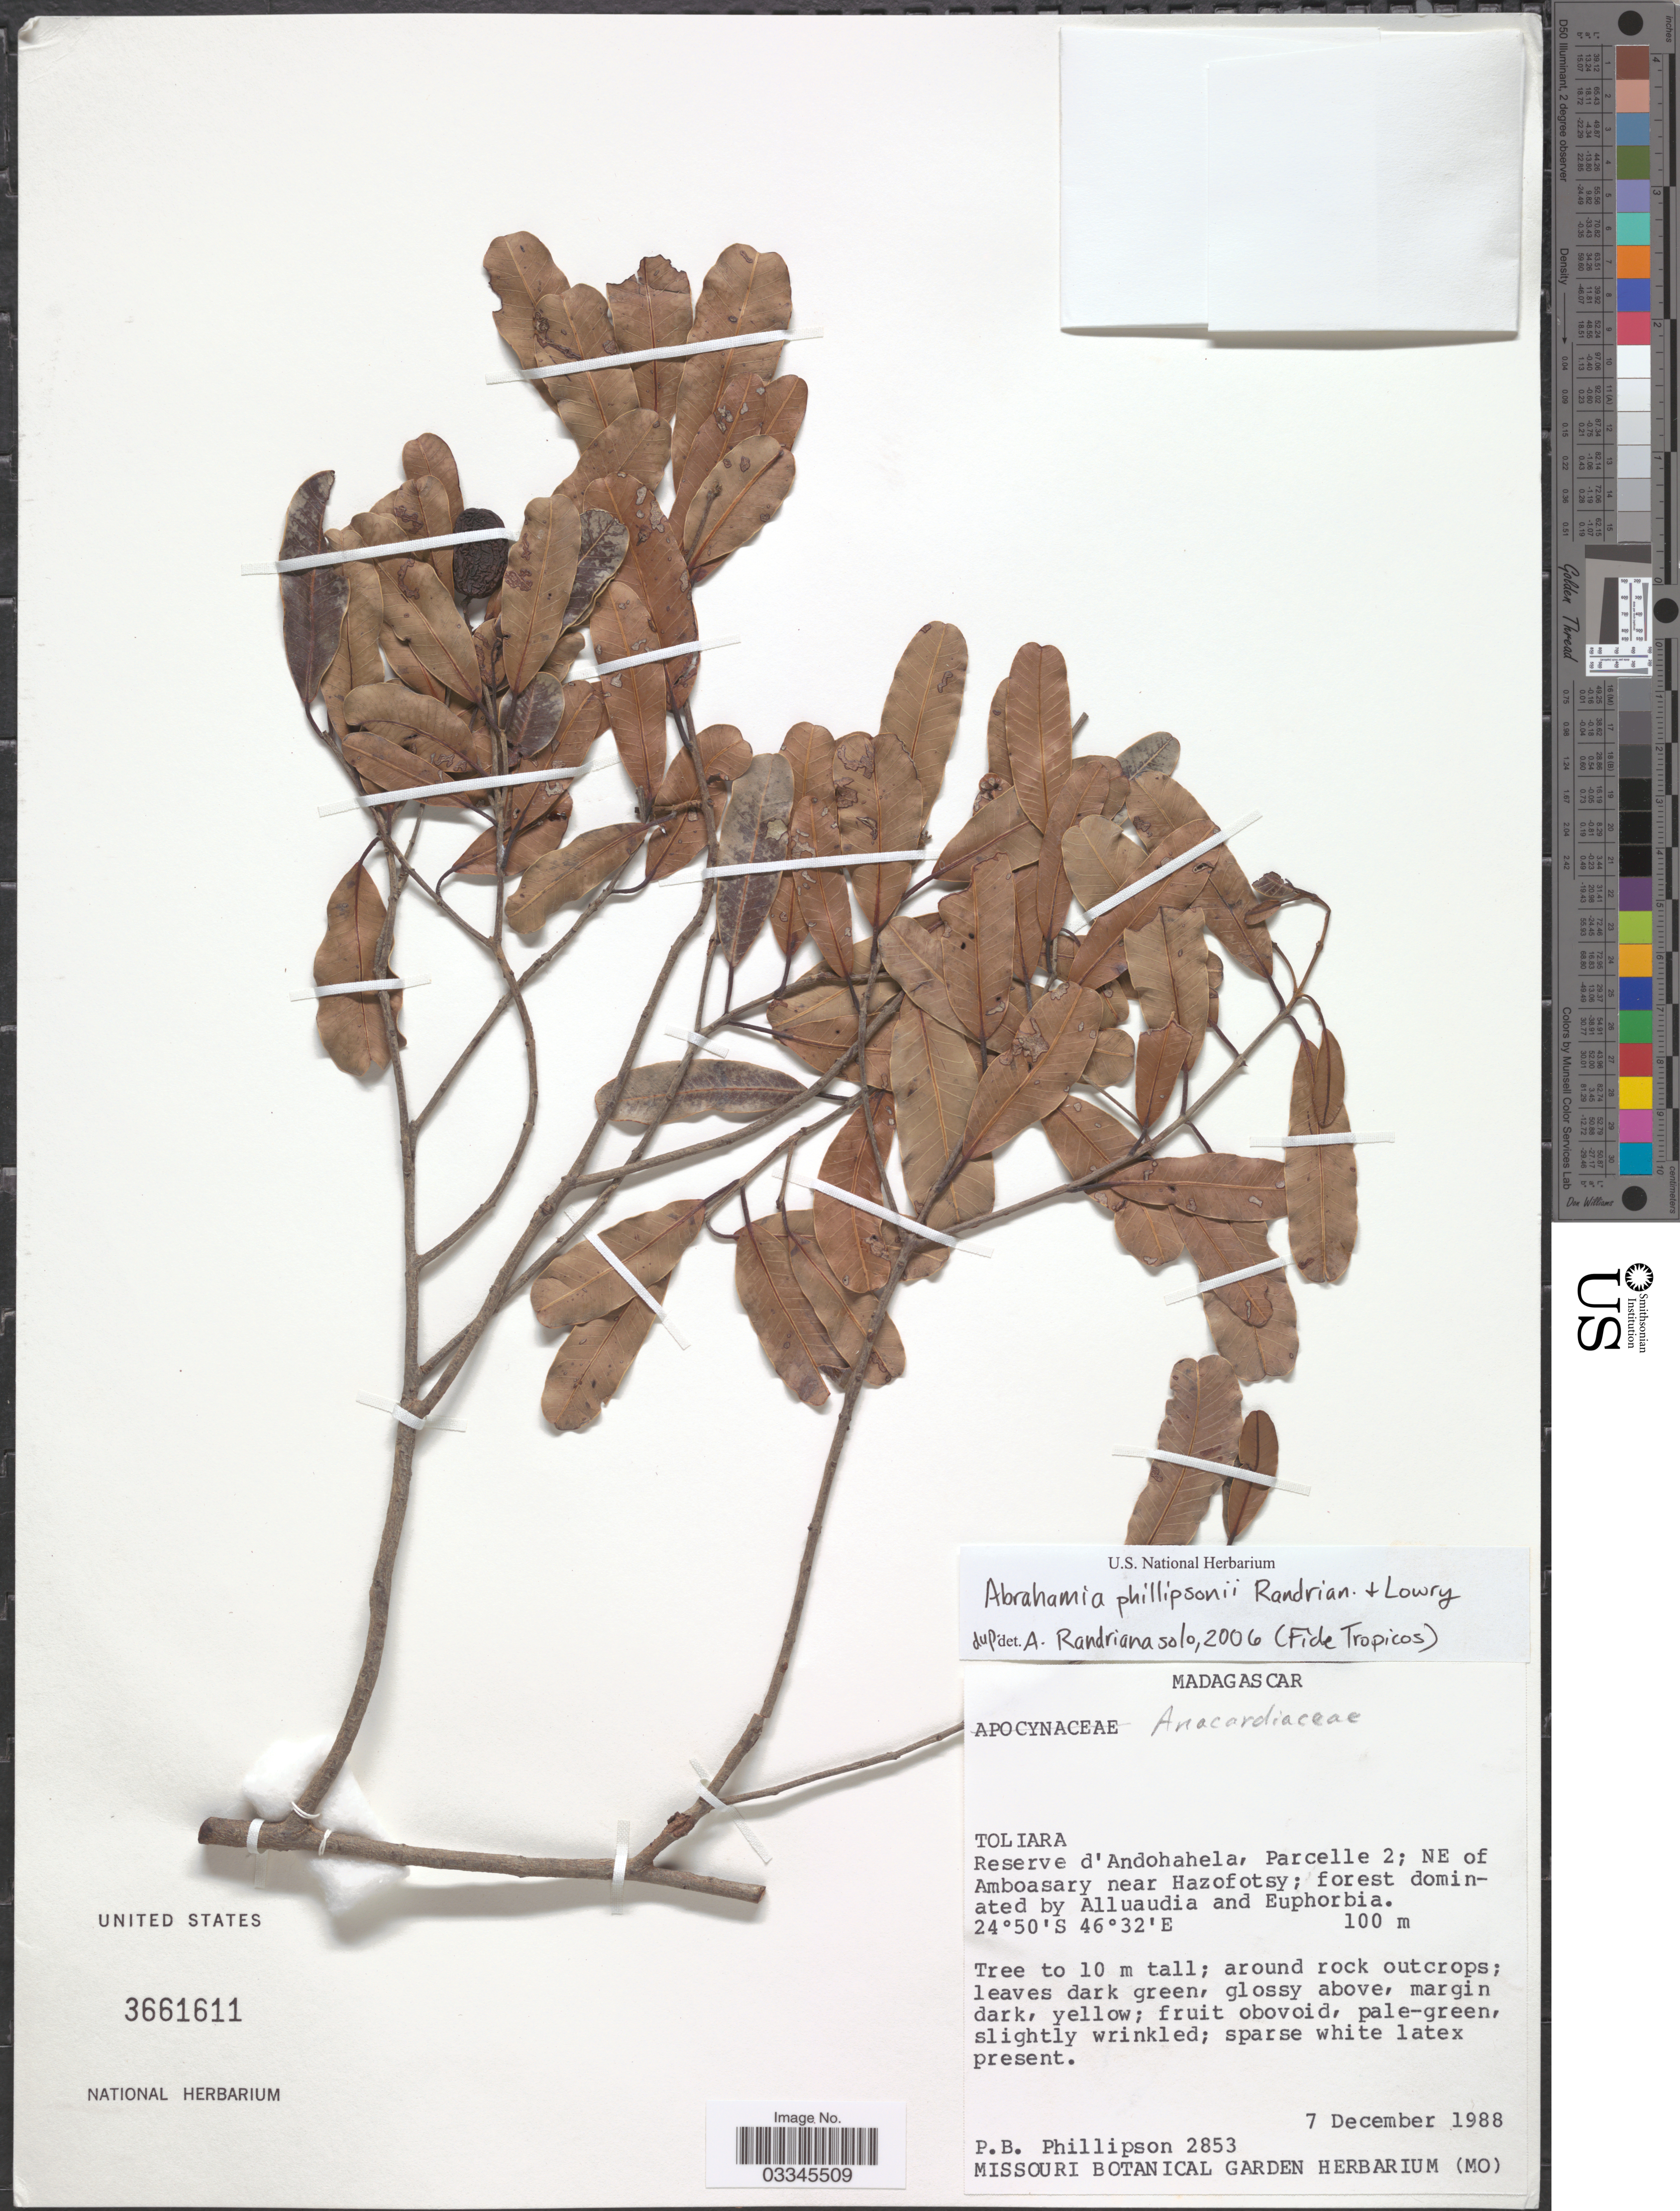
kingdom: Plantae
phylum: Tracheophyta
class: Magnoliopsida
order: Sapindales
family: Anacardiaceae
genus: Abrahamia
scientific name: Abrahamia phillipsonii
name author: Randrian. & Lowry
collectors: P. B. Phillipson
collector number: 2853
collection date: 1988-12-07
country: Madagascar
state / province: Anosy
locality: Reserve d'Andohela, Parcelle 2; NE of Amboasary near Hazofotsy.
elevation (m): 100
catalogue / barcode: US 3661611